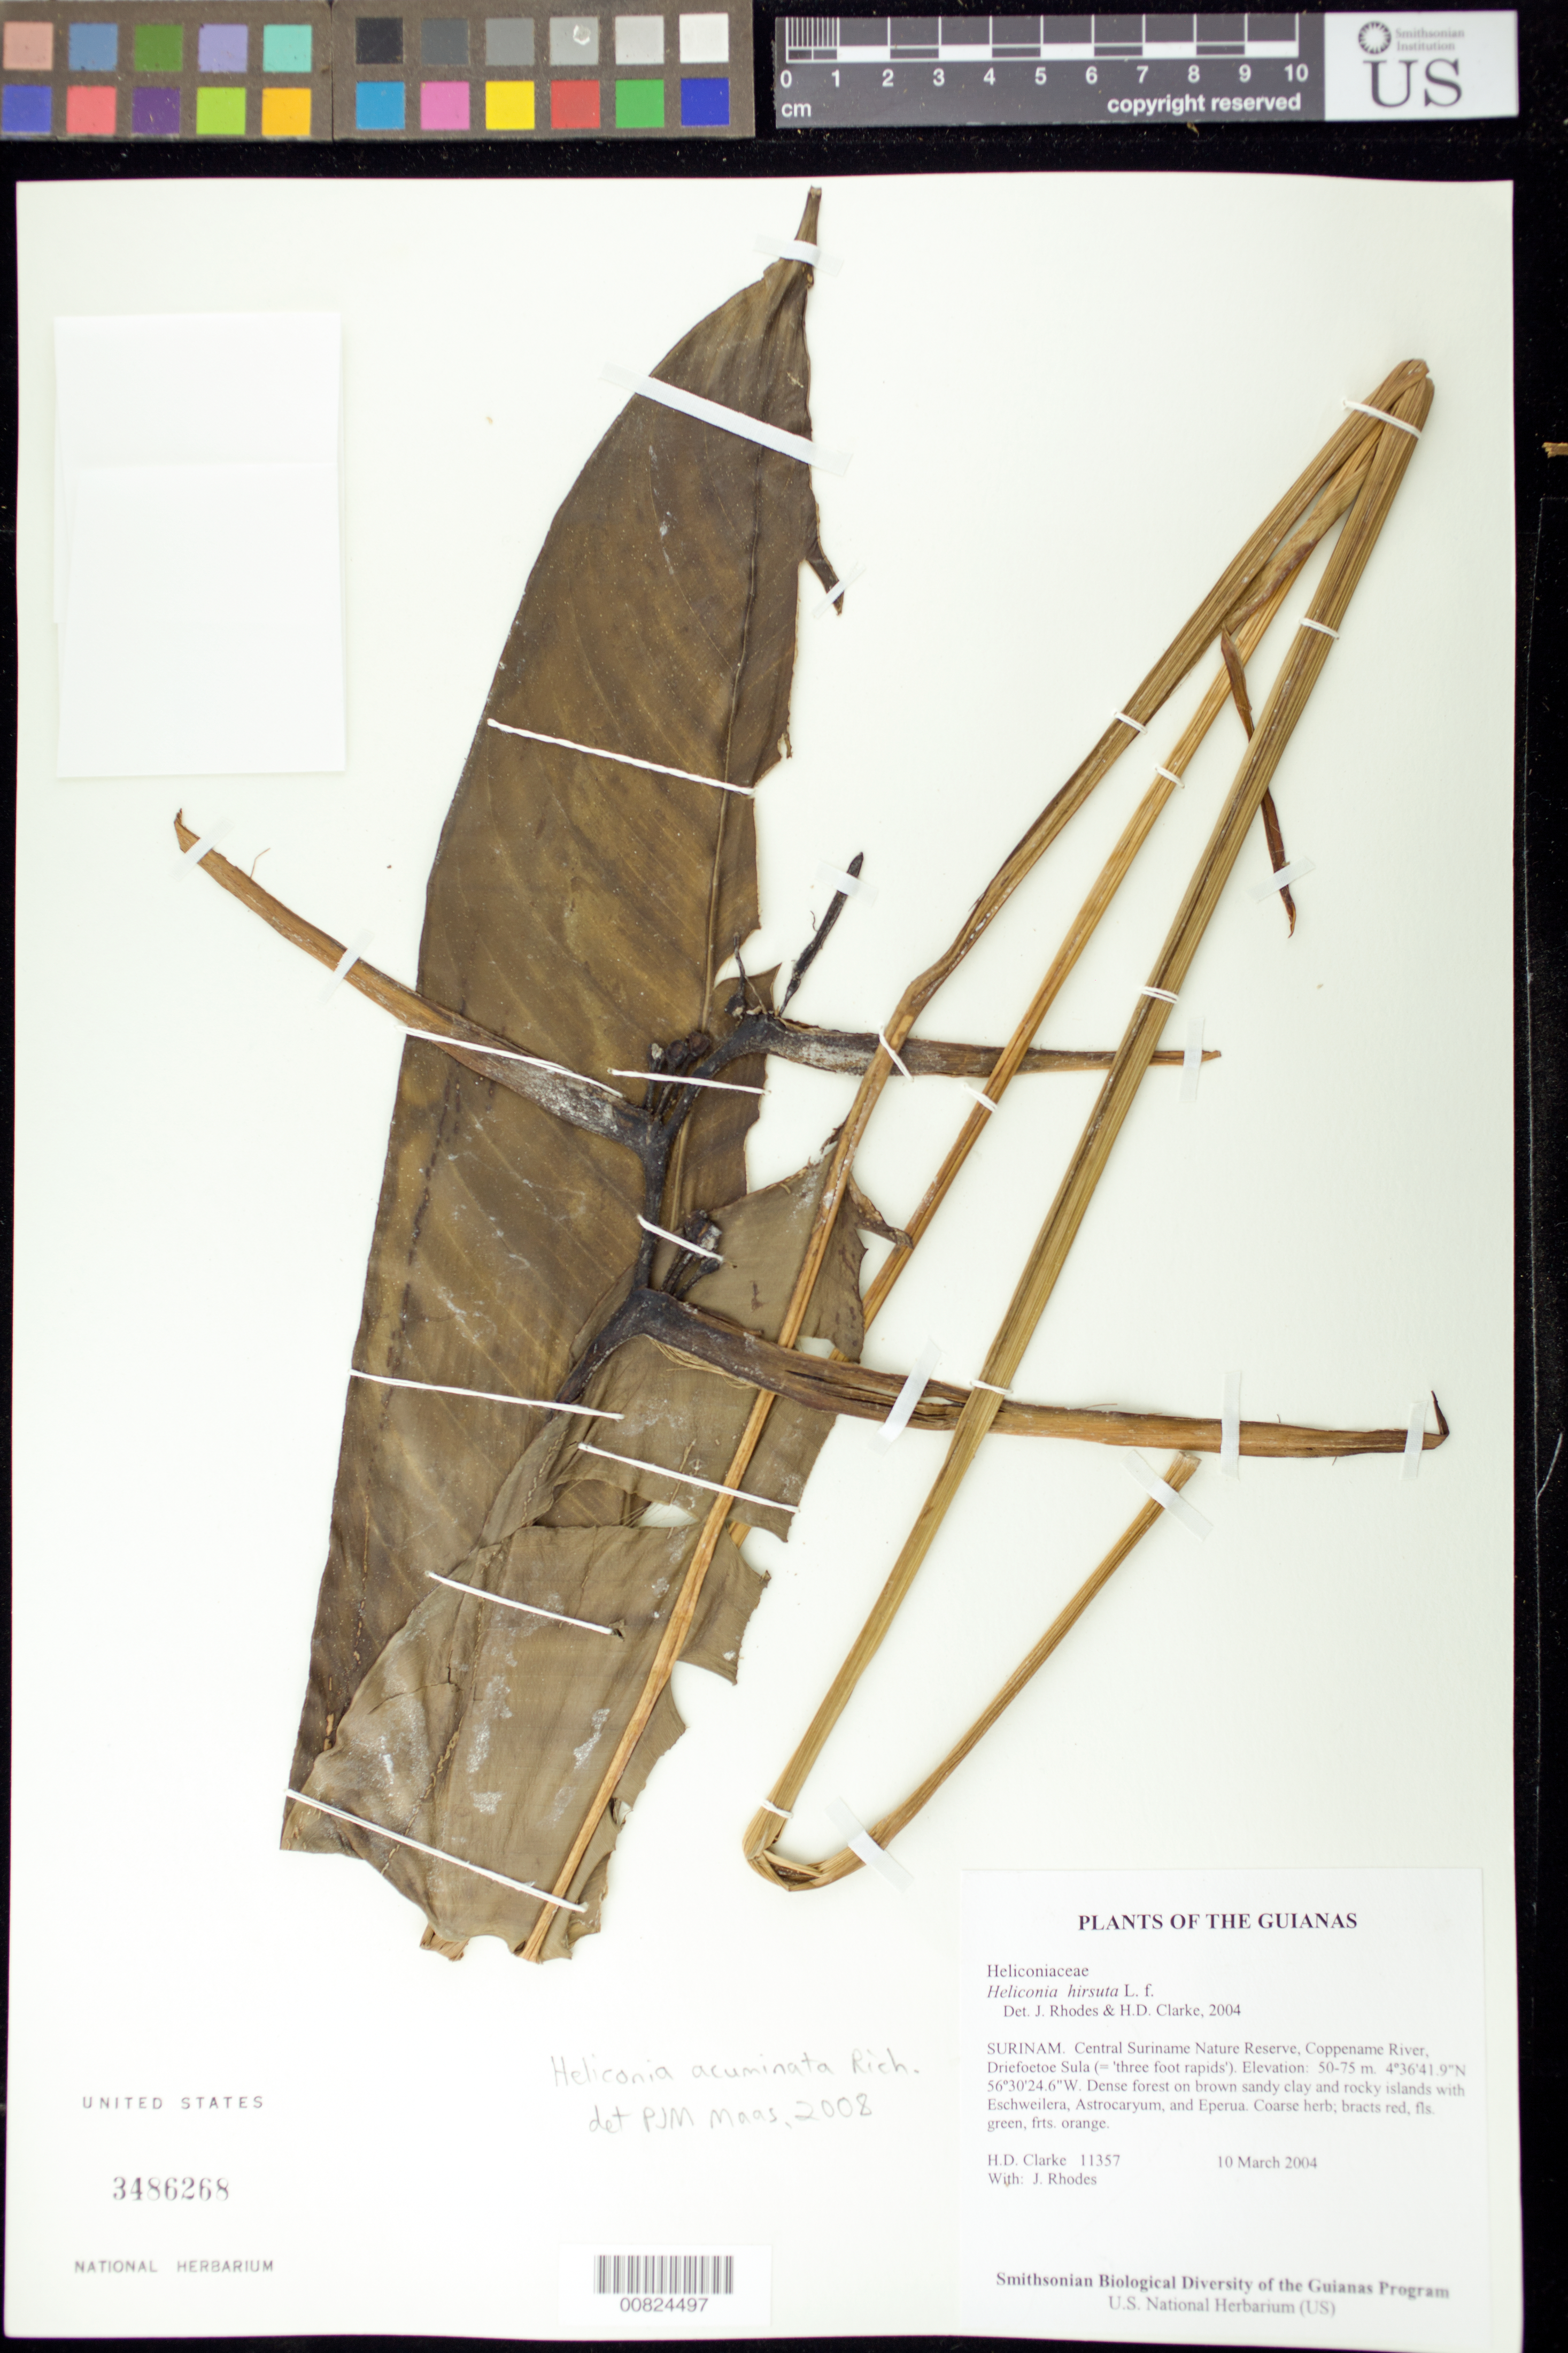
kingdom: Plantae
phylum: Tracheophyta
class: Liliopsida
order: Zingiberales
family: Heliconiaceae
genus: Heliconia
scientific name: Heliconia acuminata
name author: A. Rich.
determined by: Maas, Paul J. M.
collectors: H. D. Clarke & J. Rhodes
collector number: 11357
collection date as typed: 10 March 2004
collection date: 2004-03-10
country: Suriname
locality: Central Suriname Nature Reserve, Coppename River, Driefoetoe Sula (= 'three foot rapids')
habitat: Dense forest on brown sandy clay and rocky islands with Eschweilera, Astrocaryum, and Eperua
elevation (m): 50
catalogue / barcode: US 3486268